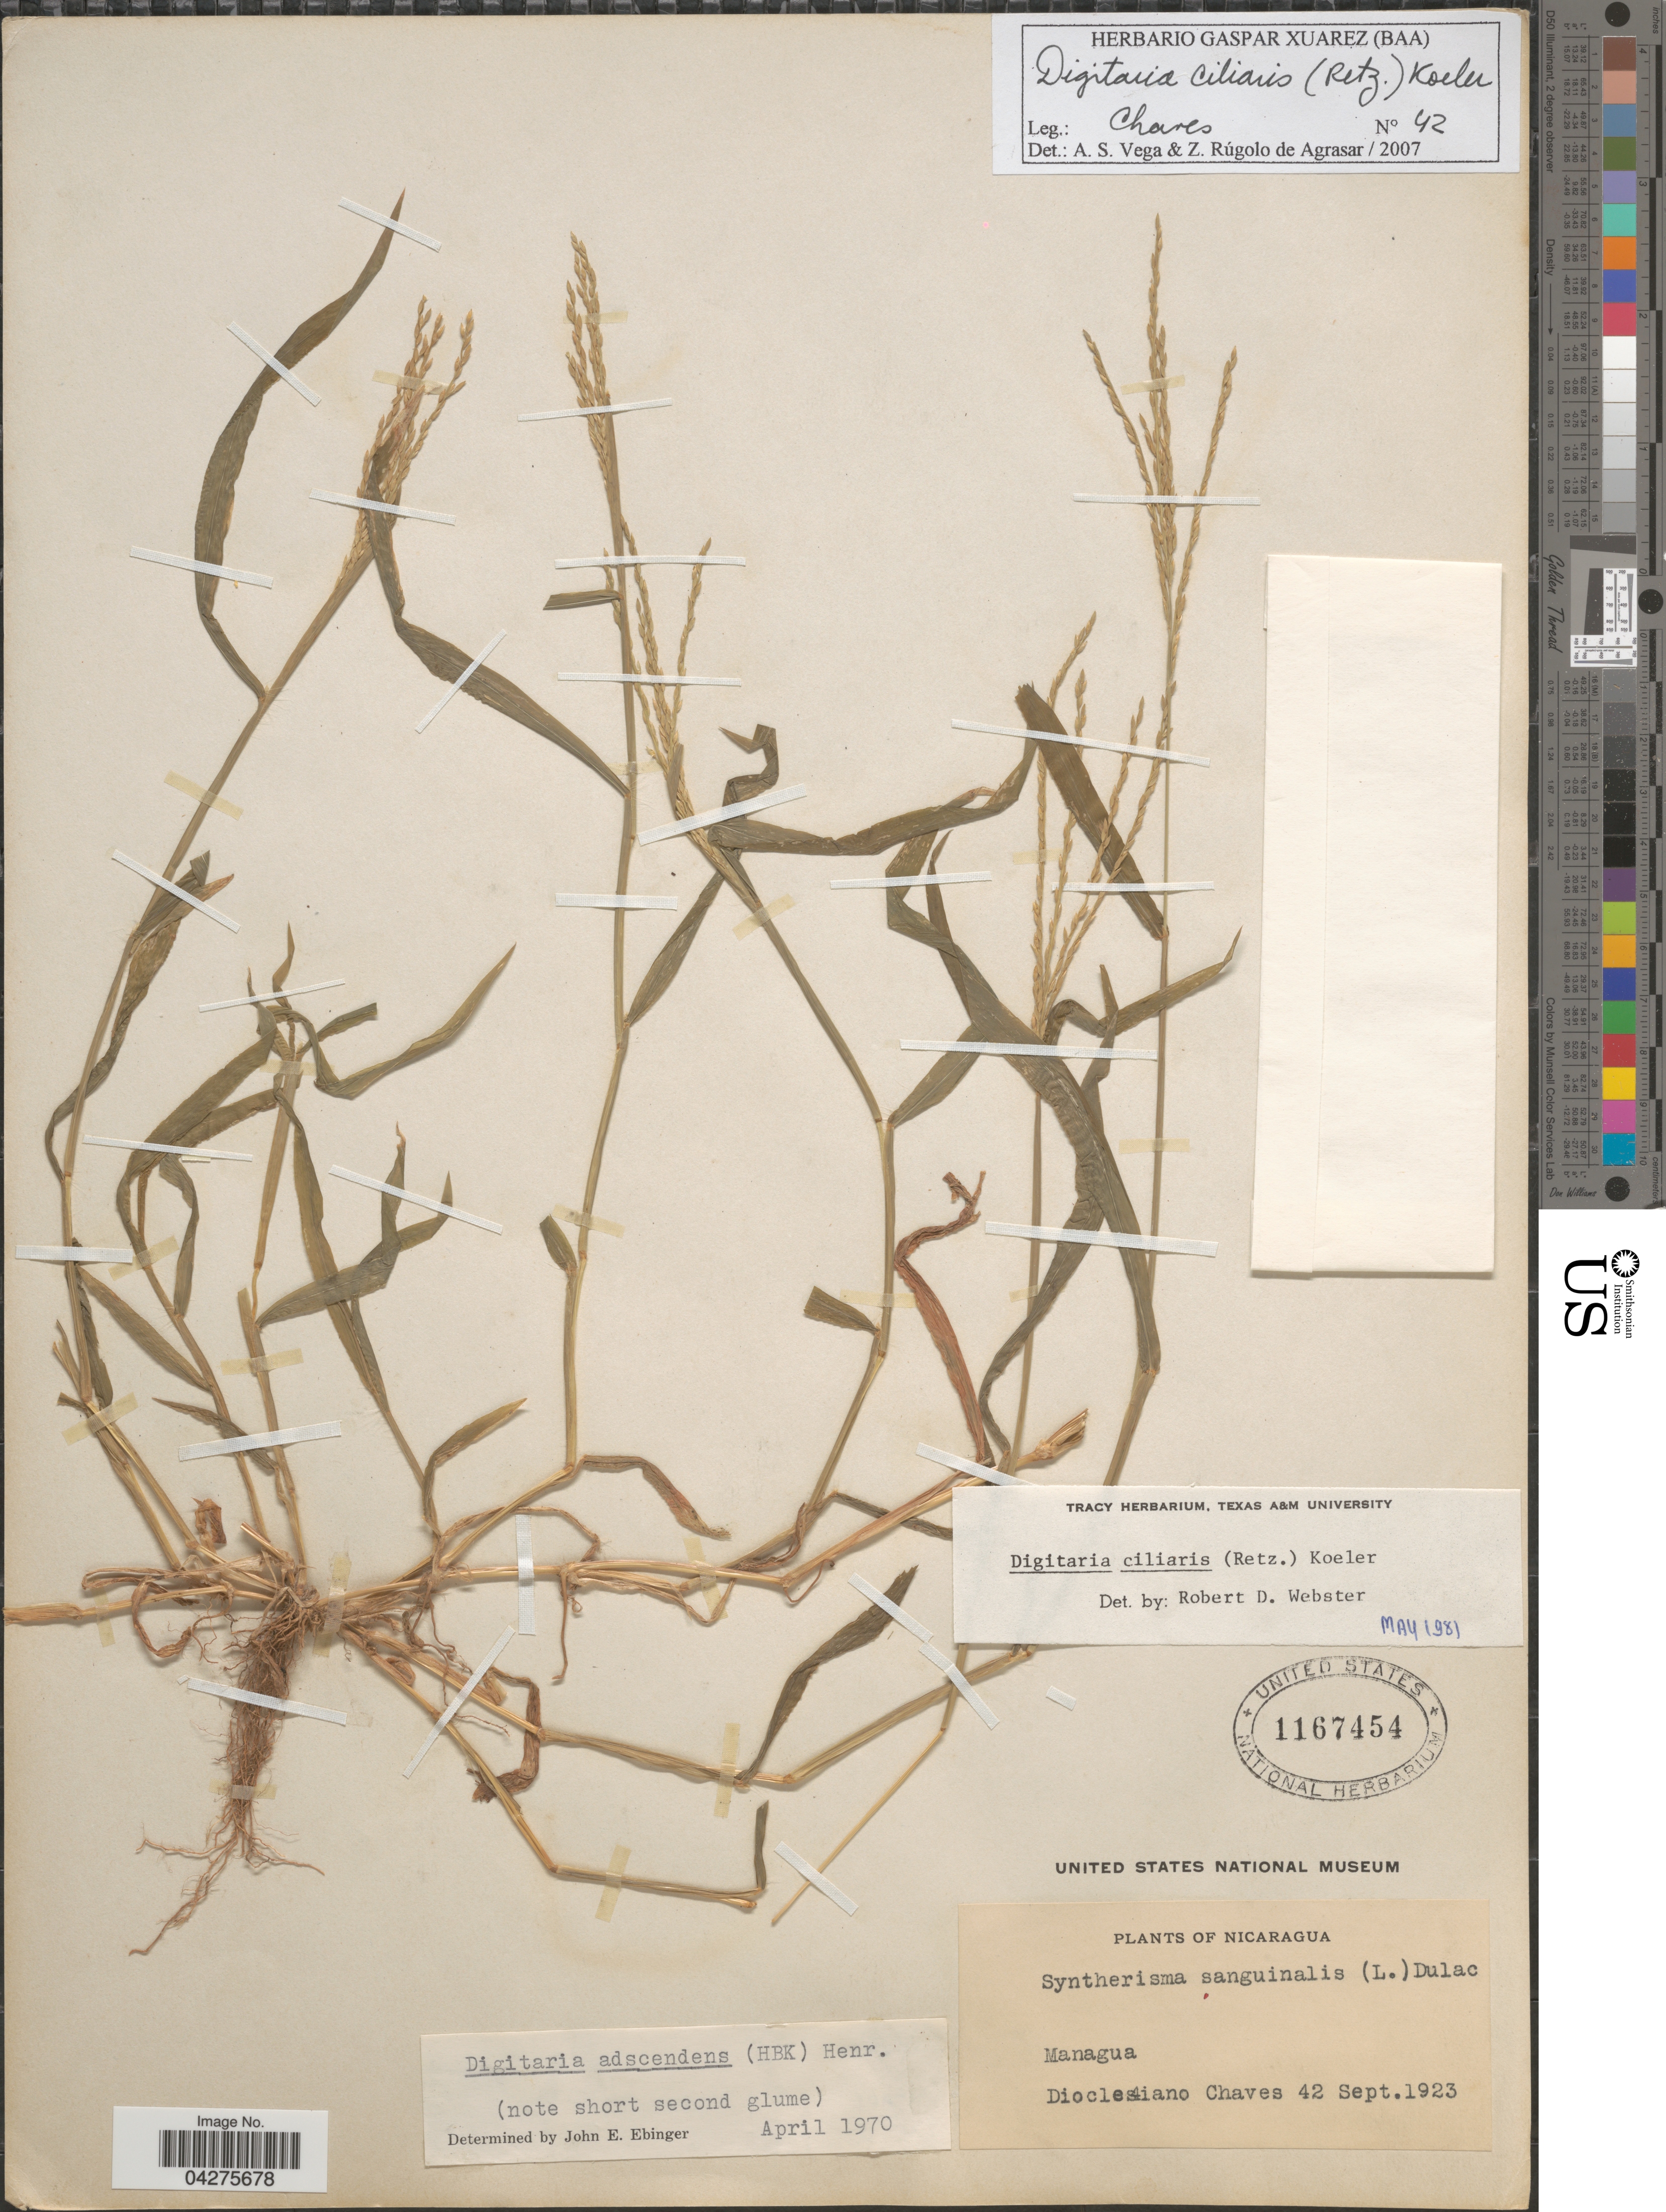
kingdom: Plantae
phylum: Tracheophyta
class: Liliopsida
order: Poales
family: Poaceae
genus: Digitaria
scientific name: Digitaria ciliaris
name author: (Retz.) Koeler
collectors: D. Chaves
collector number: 42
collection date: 1923-09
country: Nicaragua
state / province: Managua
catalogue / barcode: US 1167454